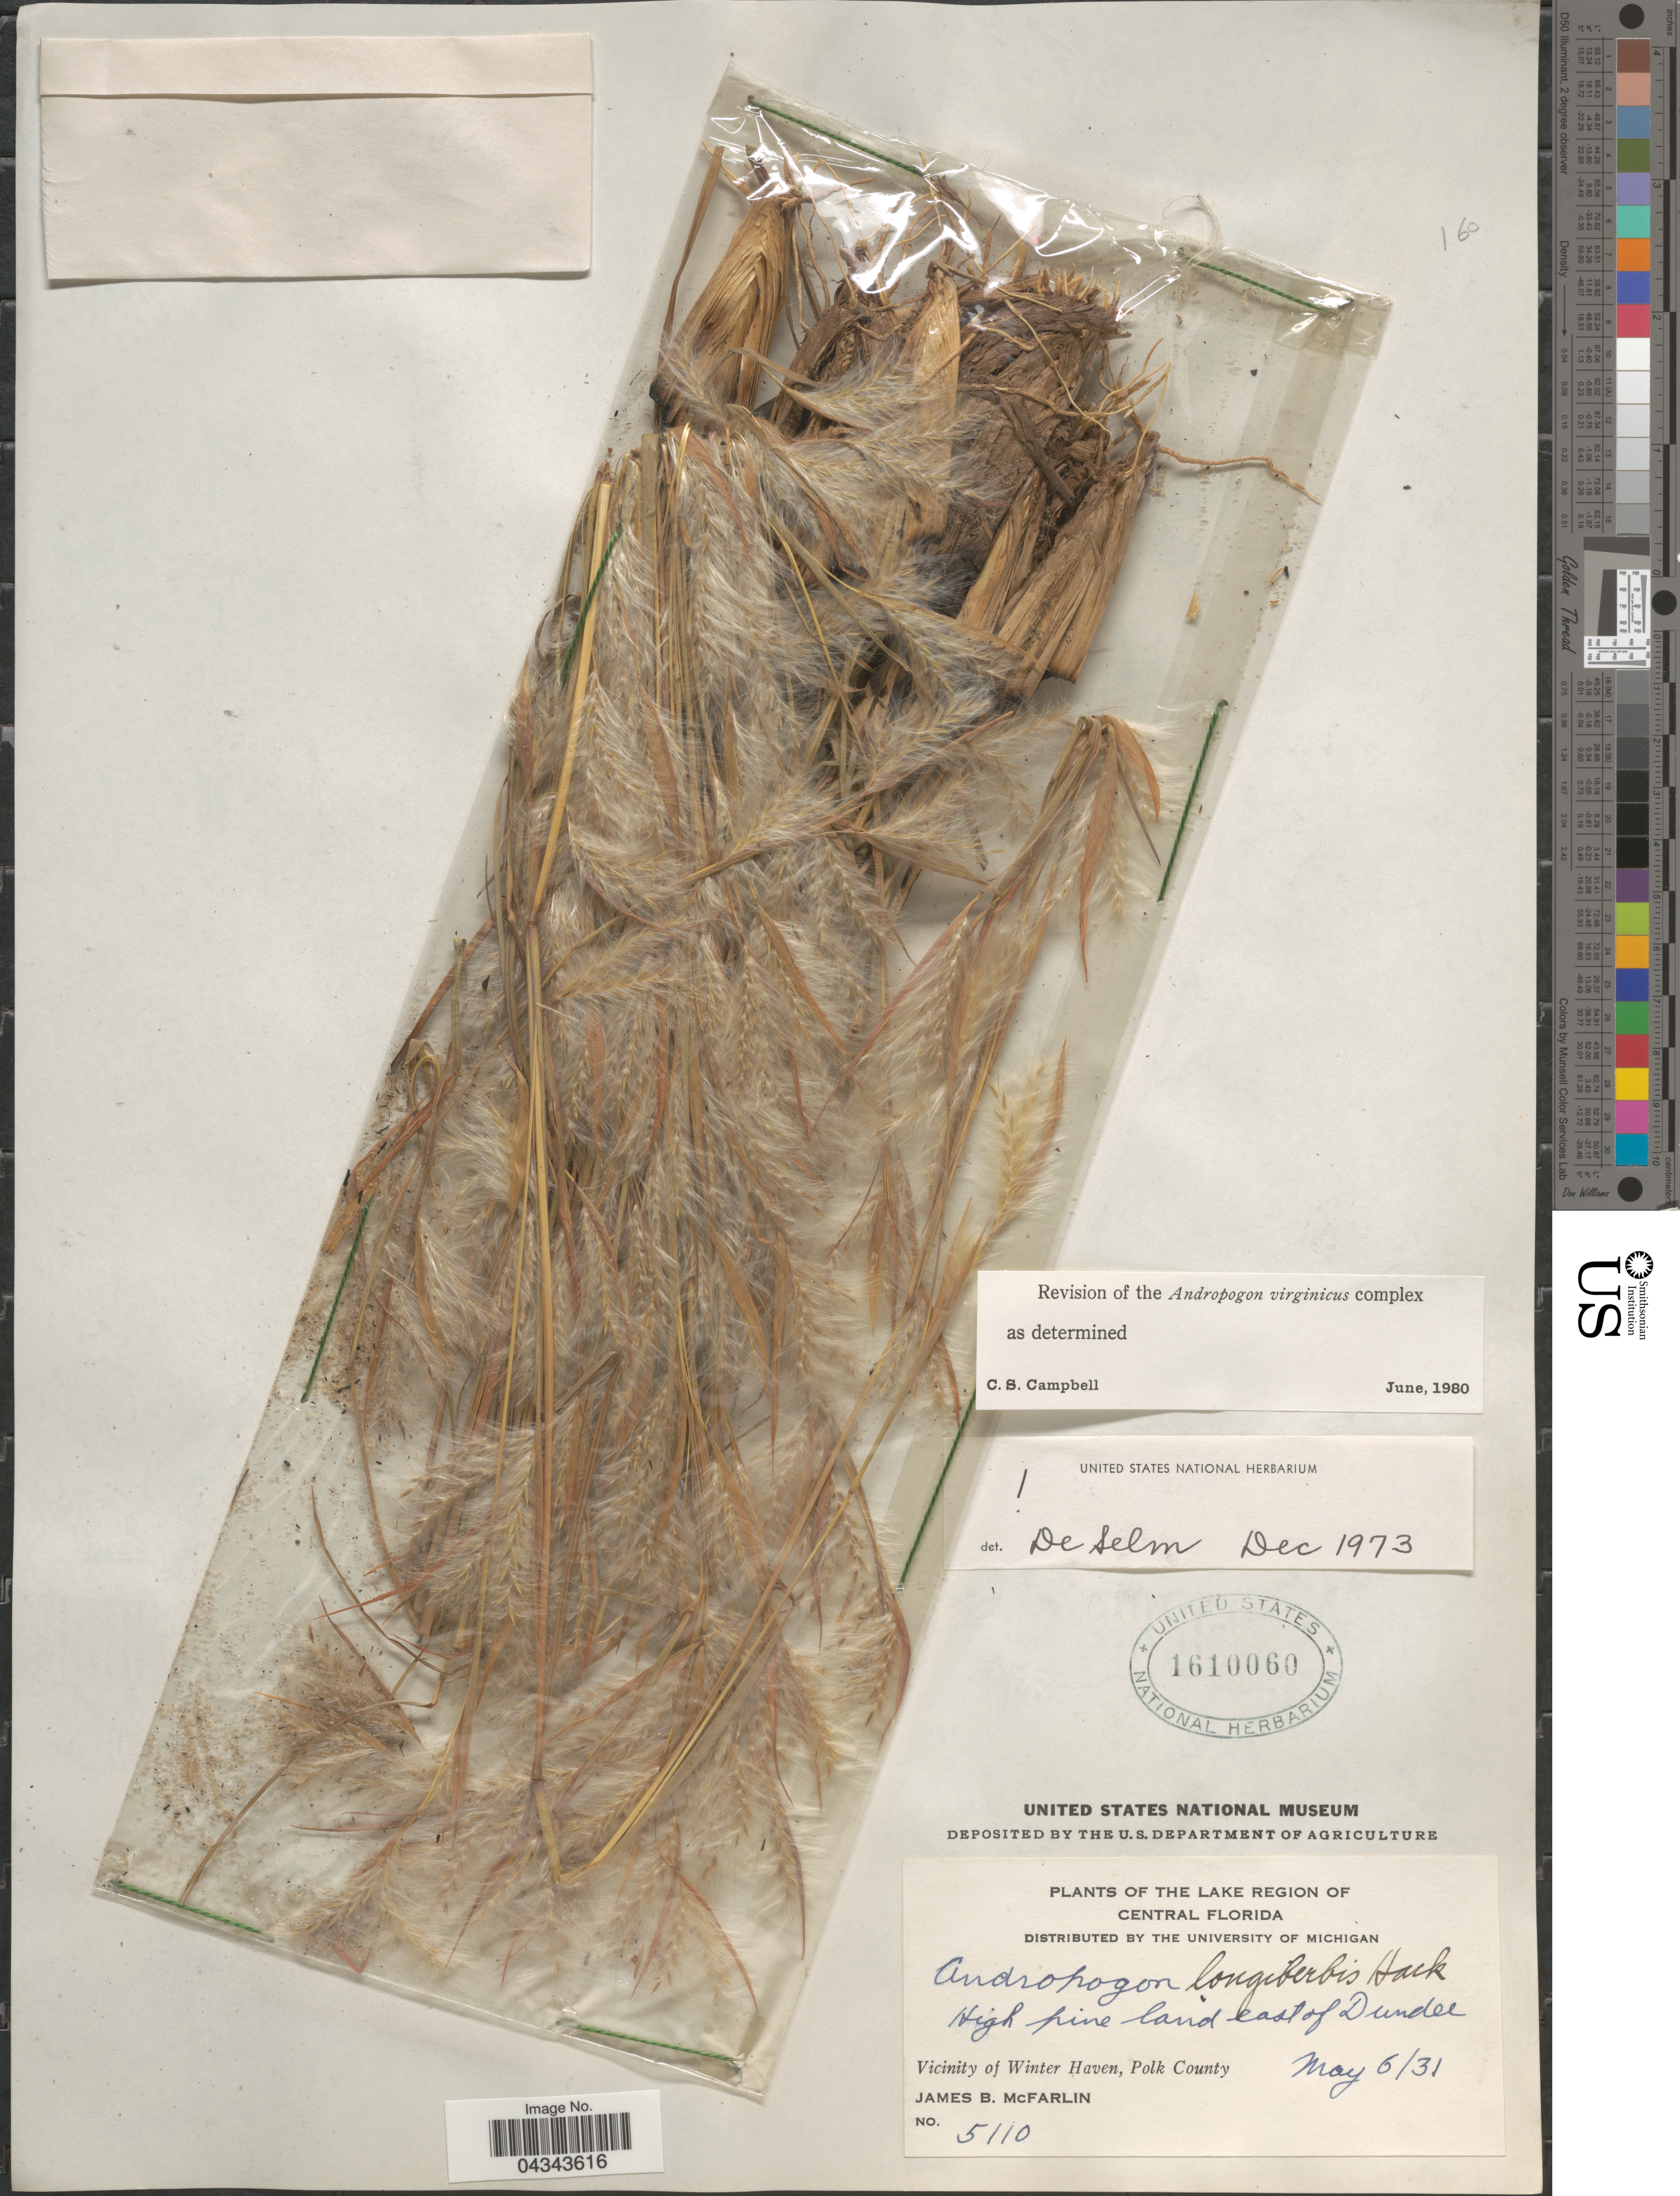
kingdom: Plantae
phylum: Tracheophyta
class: Liliopsida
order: Poales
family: Poaceae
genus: Andropogon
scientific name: Andropogon longiberbis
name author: Hack.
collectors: J. McFarlin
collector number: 5110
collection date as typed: Transcribed d/m/y: 6/5/31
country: United States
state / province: Florida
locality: The Lake Region of Central Florida. High pine land east of Dundee. Vicinity of Winter Haven, Polk County.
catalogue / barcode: US 1610060